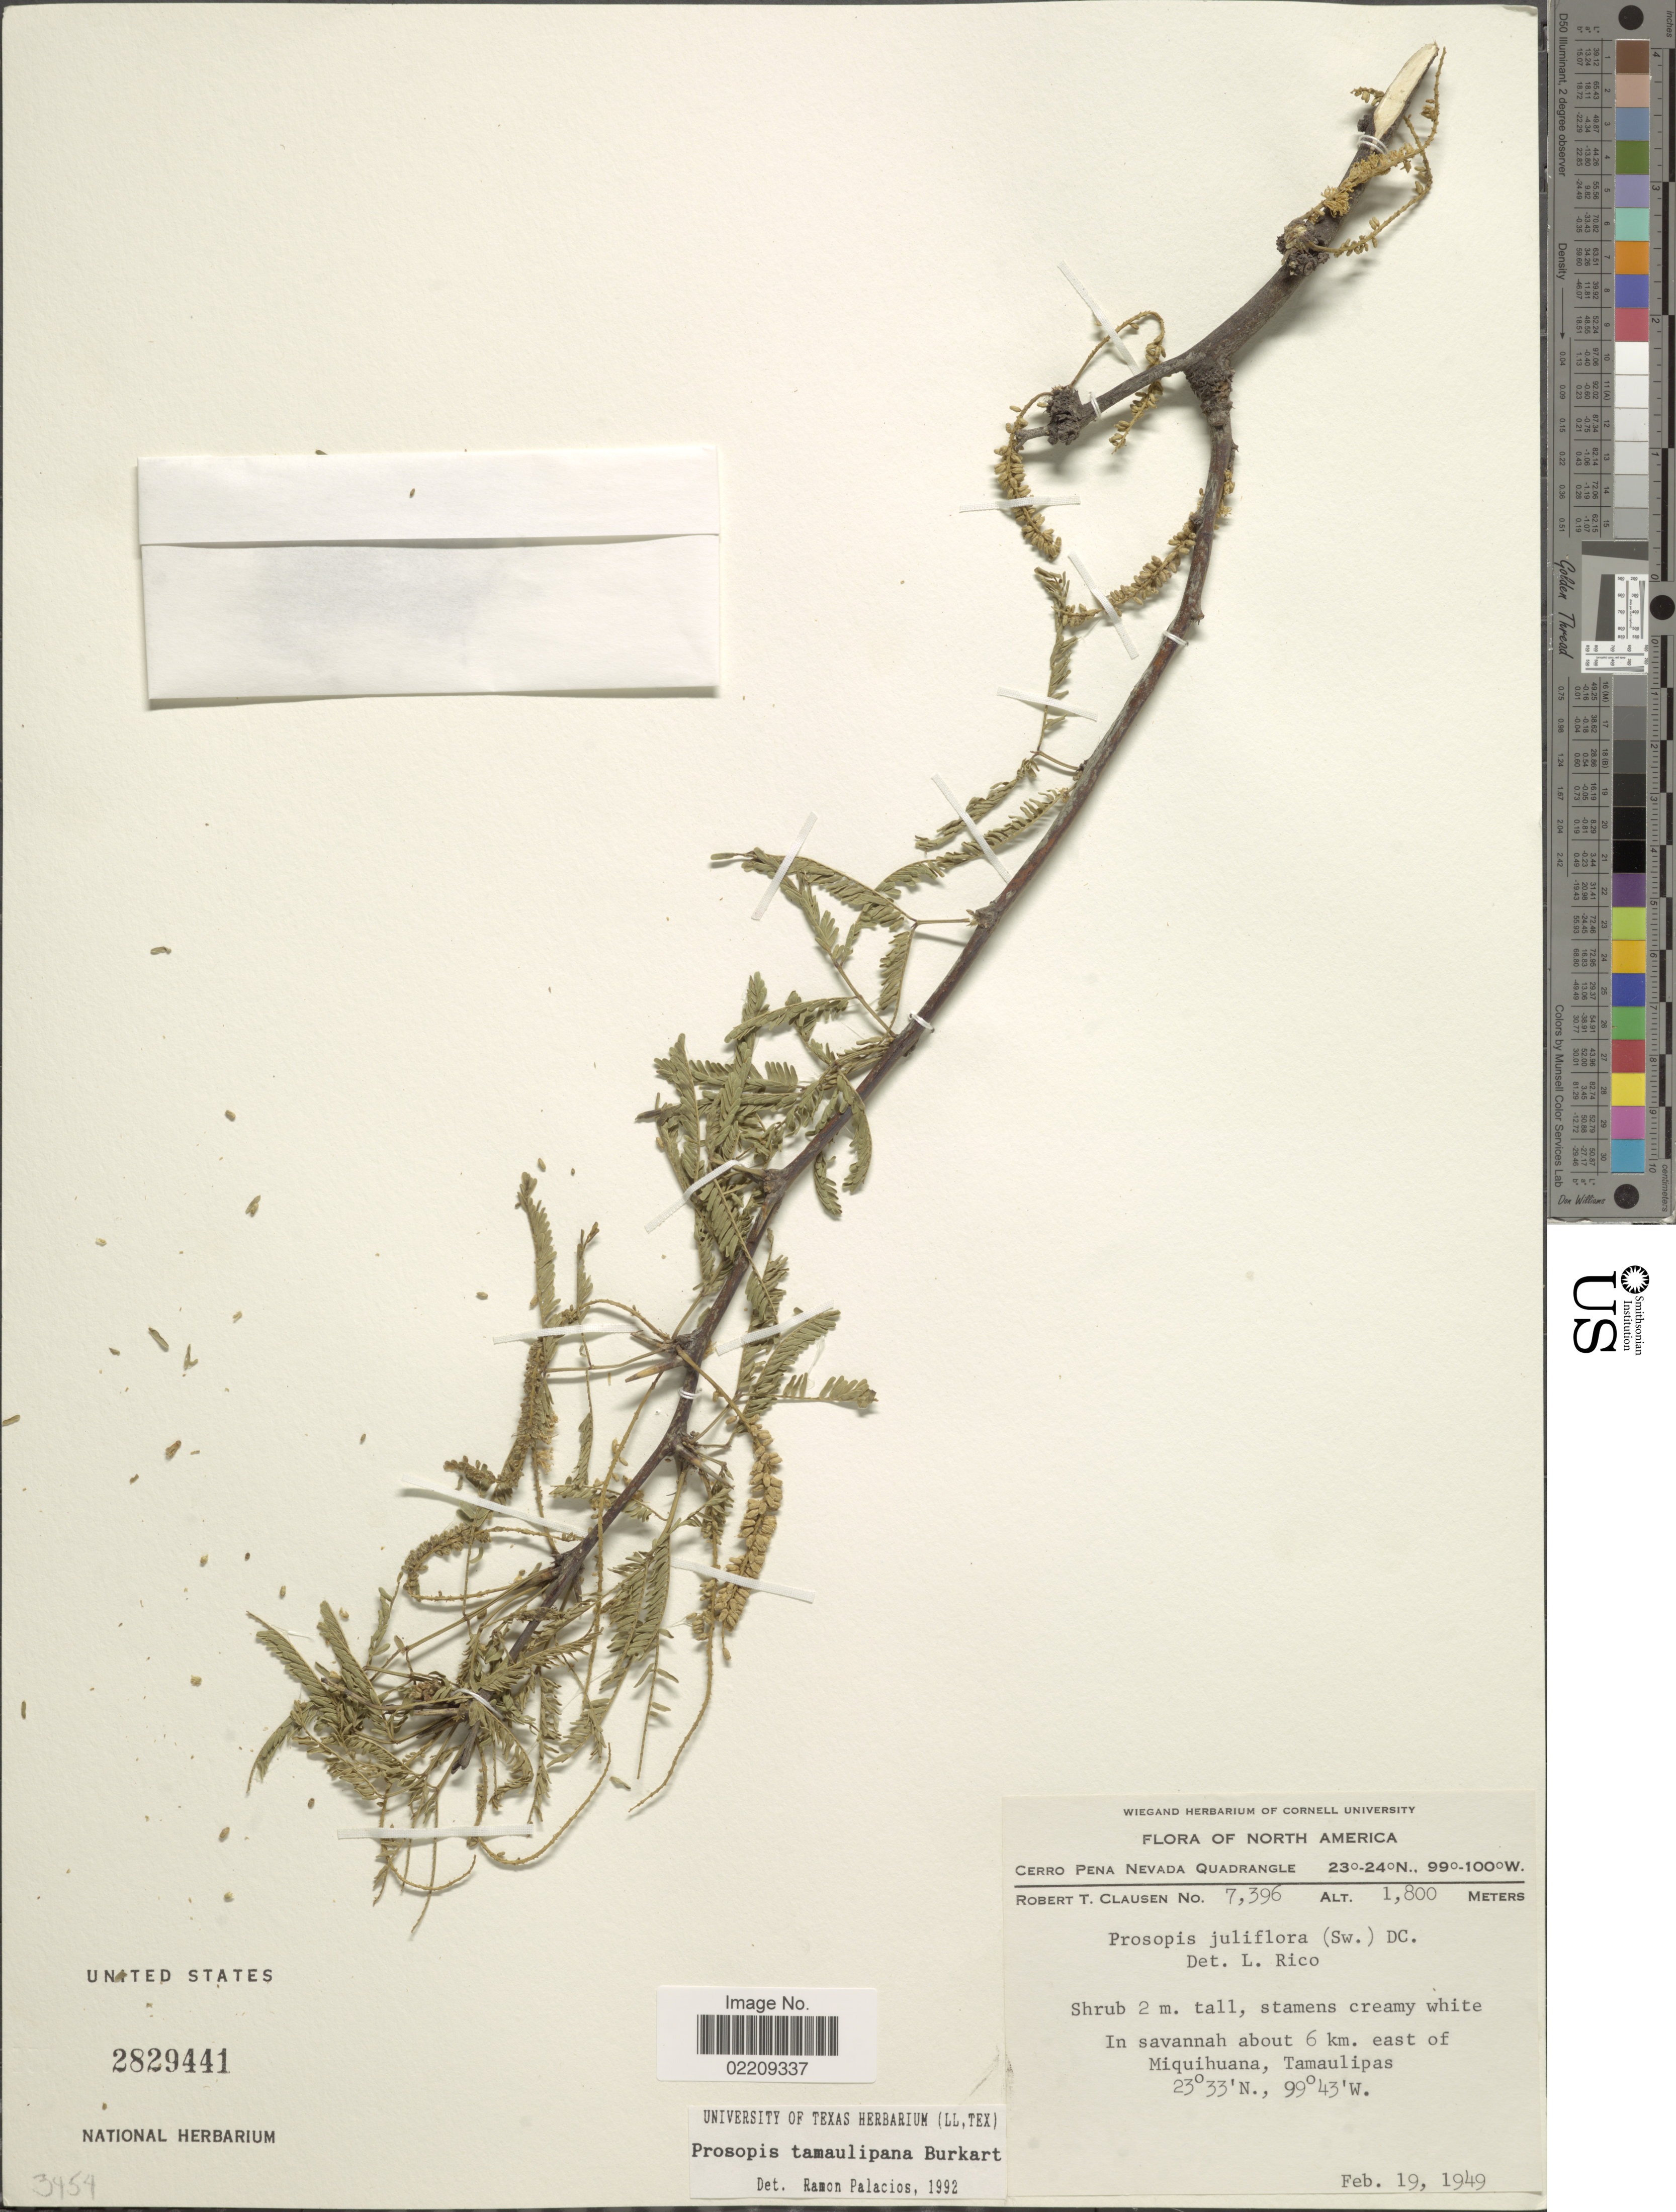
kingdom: Plantae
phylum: Tracheophyta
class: Magnoliopsida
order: Fabales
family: Fabaceae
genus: Neltuma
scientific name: Neltuma palmeri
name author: Britton & Rose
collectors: R. T. Clausen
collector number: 7396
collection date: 1949-02-19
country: Mexico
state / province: Tamaulipas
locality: In savannah about 6 km. east of Miquihuana, Cerro Pena Nevada Quadrangle [unsure placement].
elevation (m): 1800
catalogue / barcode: US 2829441